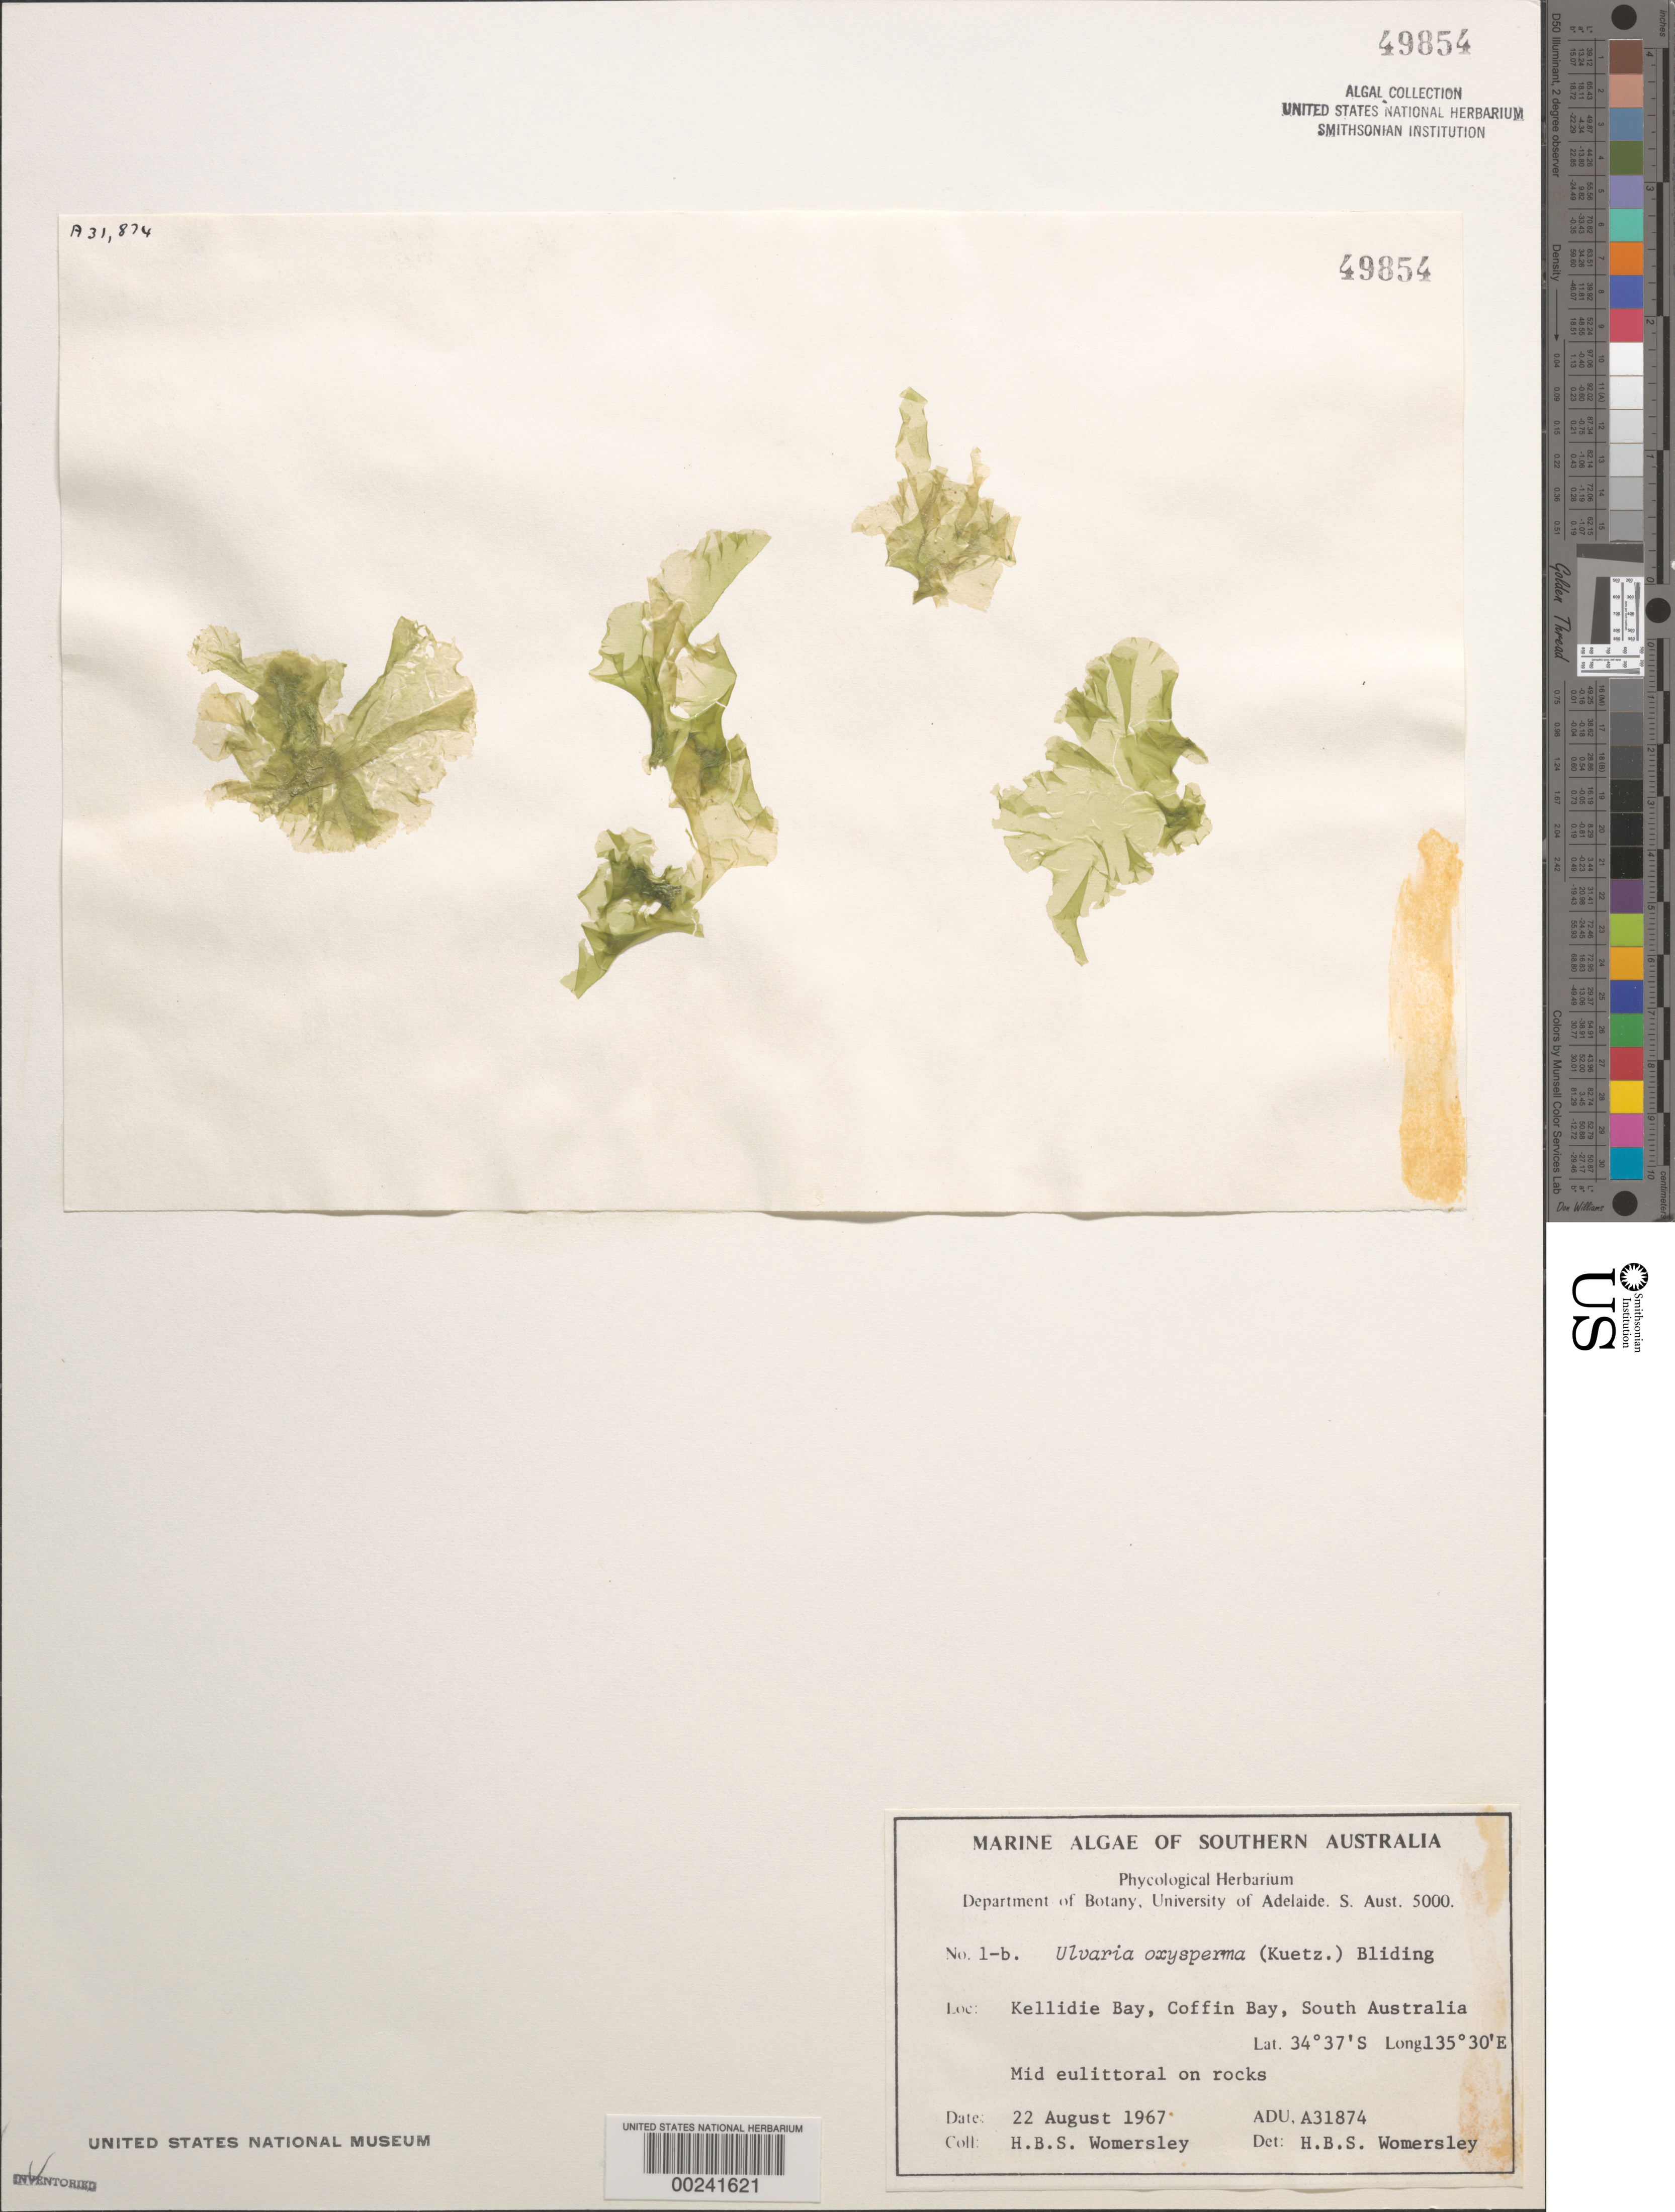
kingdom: Plantae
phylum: Chlorophyta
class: Ulvophyceae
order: Ulvales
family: Gayraliaceae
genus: Gayralia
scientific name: Gayralia oxysperma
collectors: H. B. S. Womersley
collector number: ADU A31874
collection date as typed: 22 Aug 1967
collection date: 1967-08-22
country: Australia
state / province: South Australia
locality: Kellidie bay, coffin bay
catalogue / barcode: US 49854